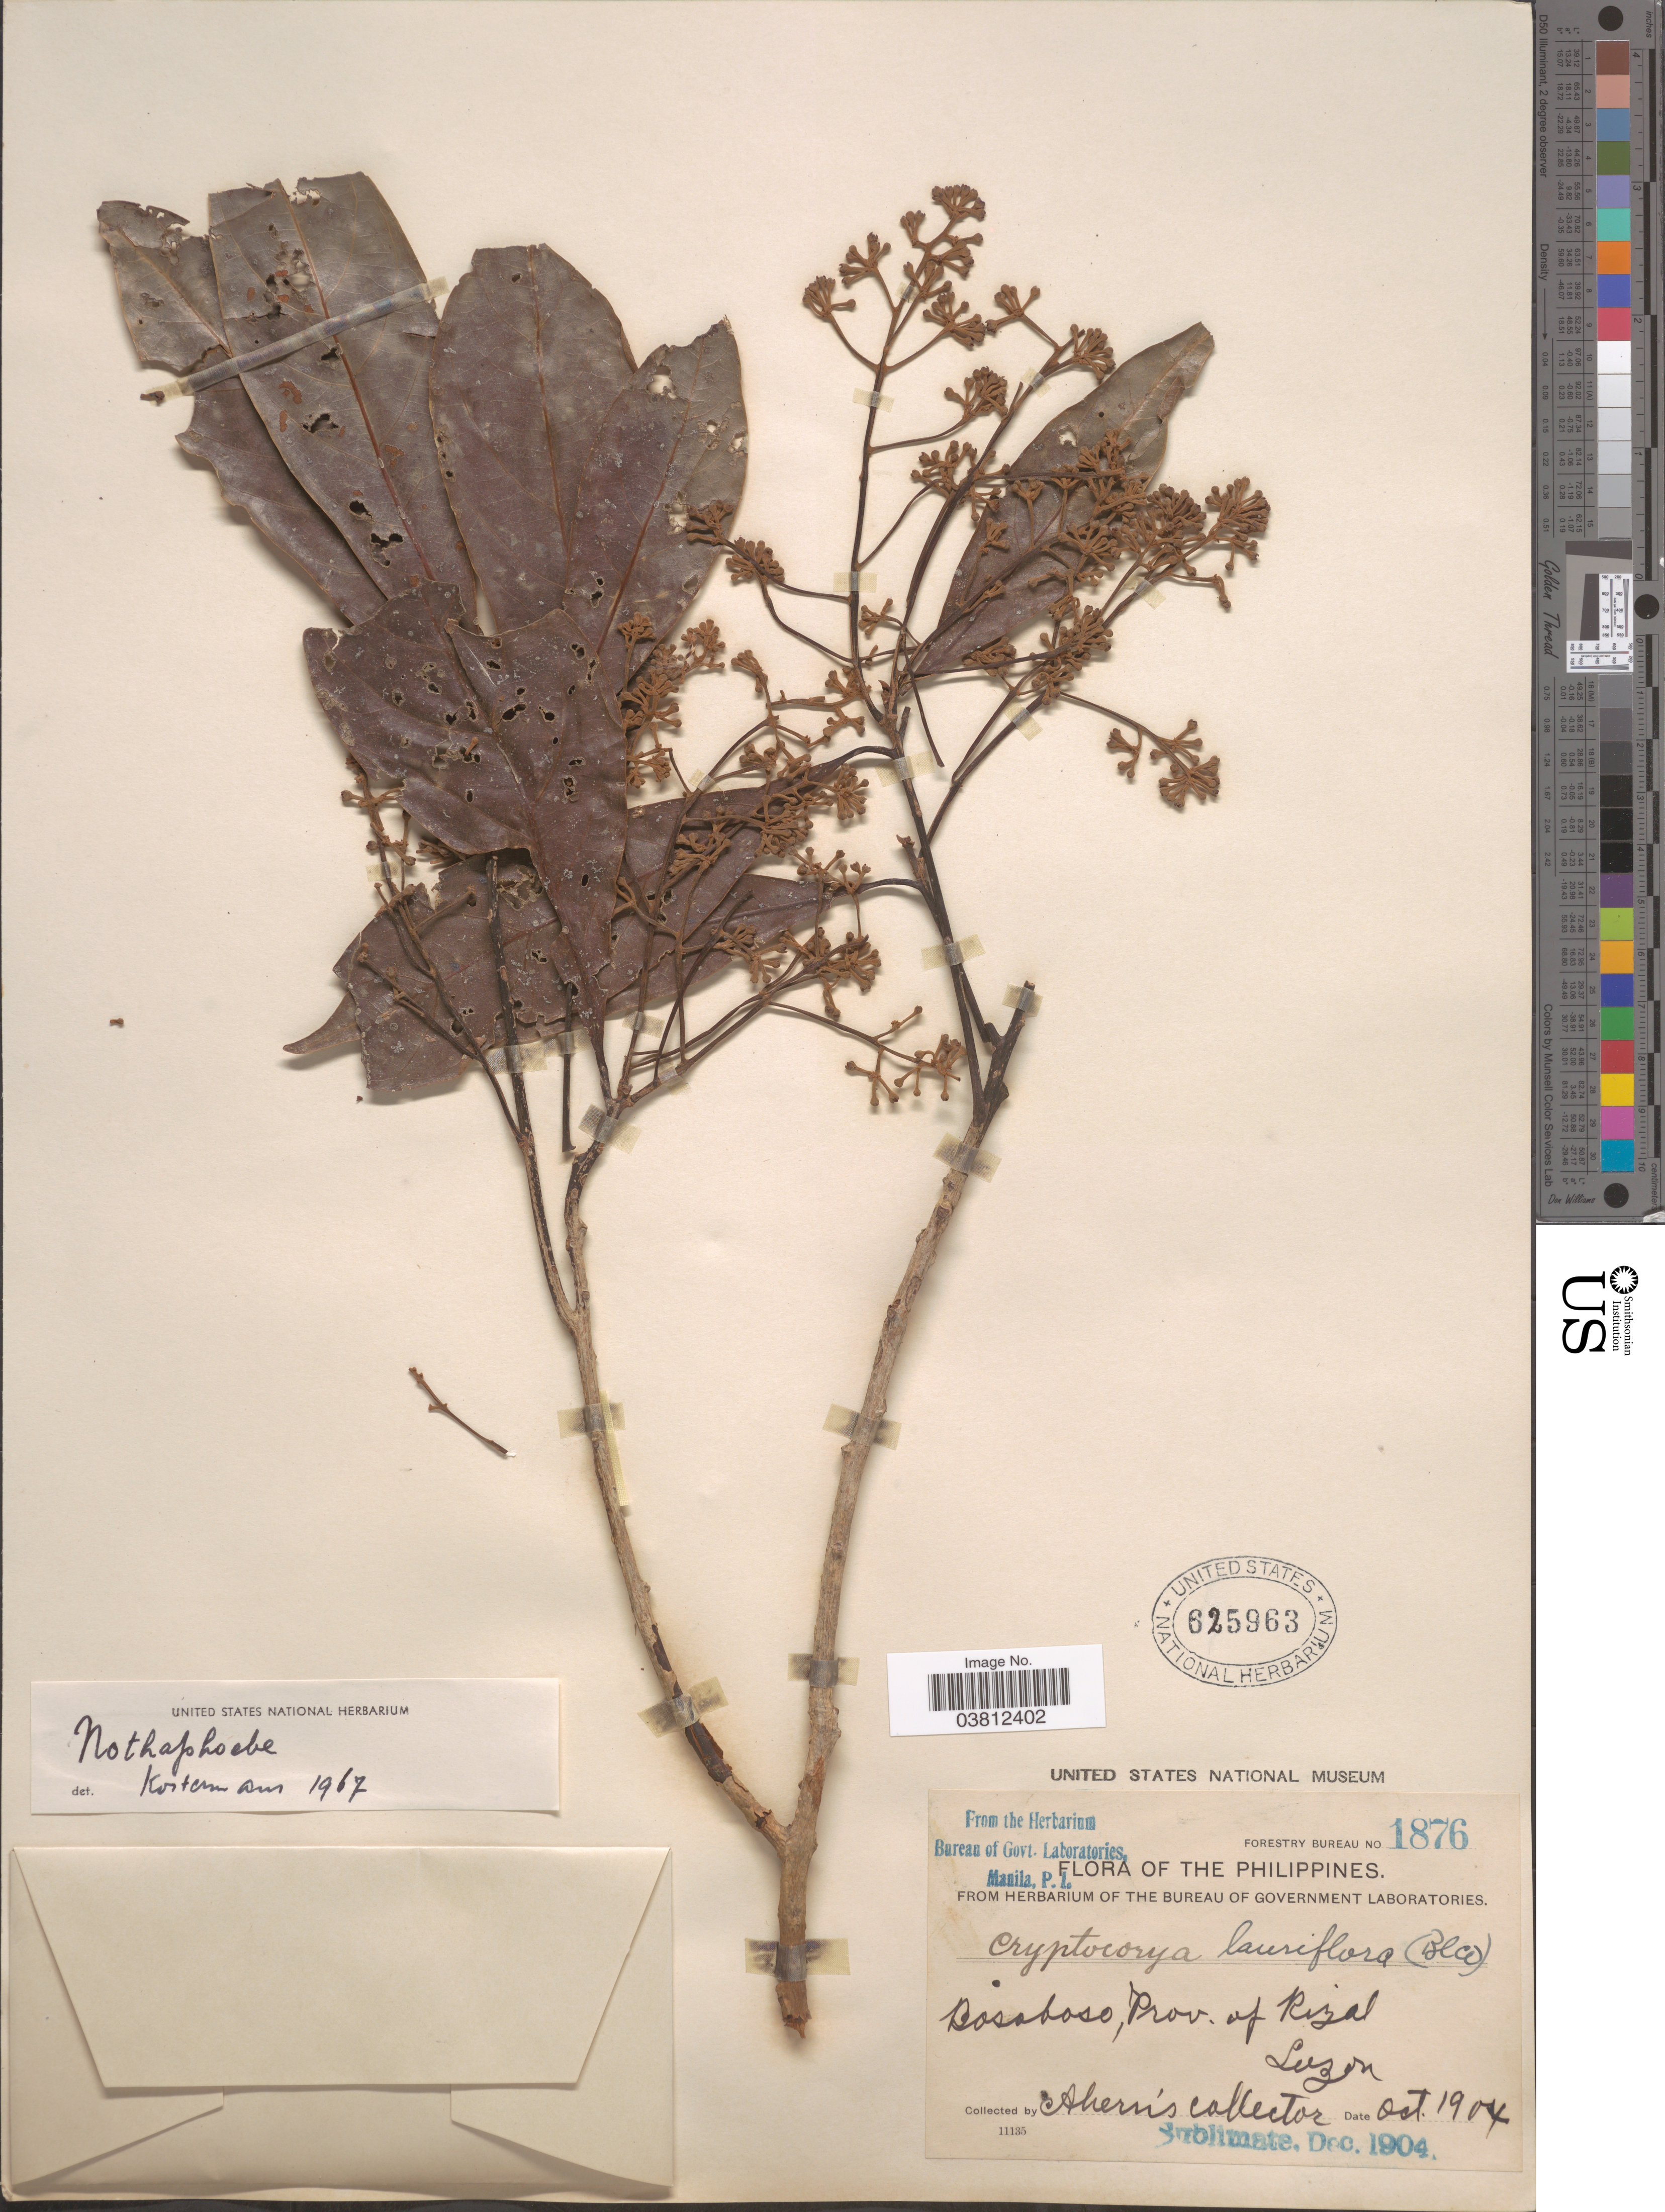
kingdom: Plantae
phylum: Tracheophyta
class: Magnoliopsida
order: Laurales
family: Lauraceae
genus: Nothaphoebe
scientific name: Nothaphoebe leytensis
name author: (Elmer) Merr.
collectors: Ahern's collector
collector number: Forestry Bureau 1876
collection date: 1904-10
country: Philippines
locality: Bosoboso, Prov. of Rizal. Luzon.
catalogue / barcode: US 625963